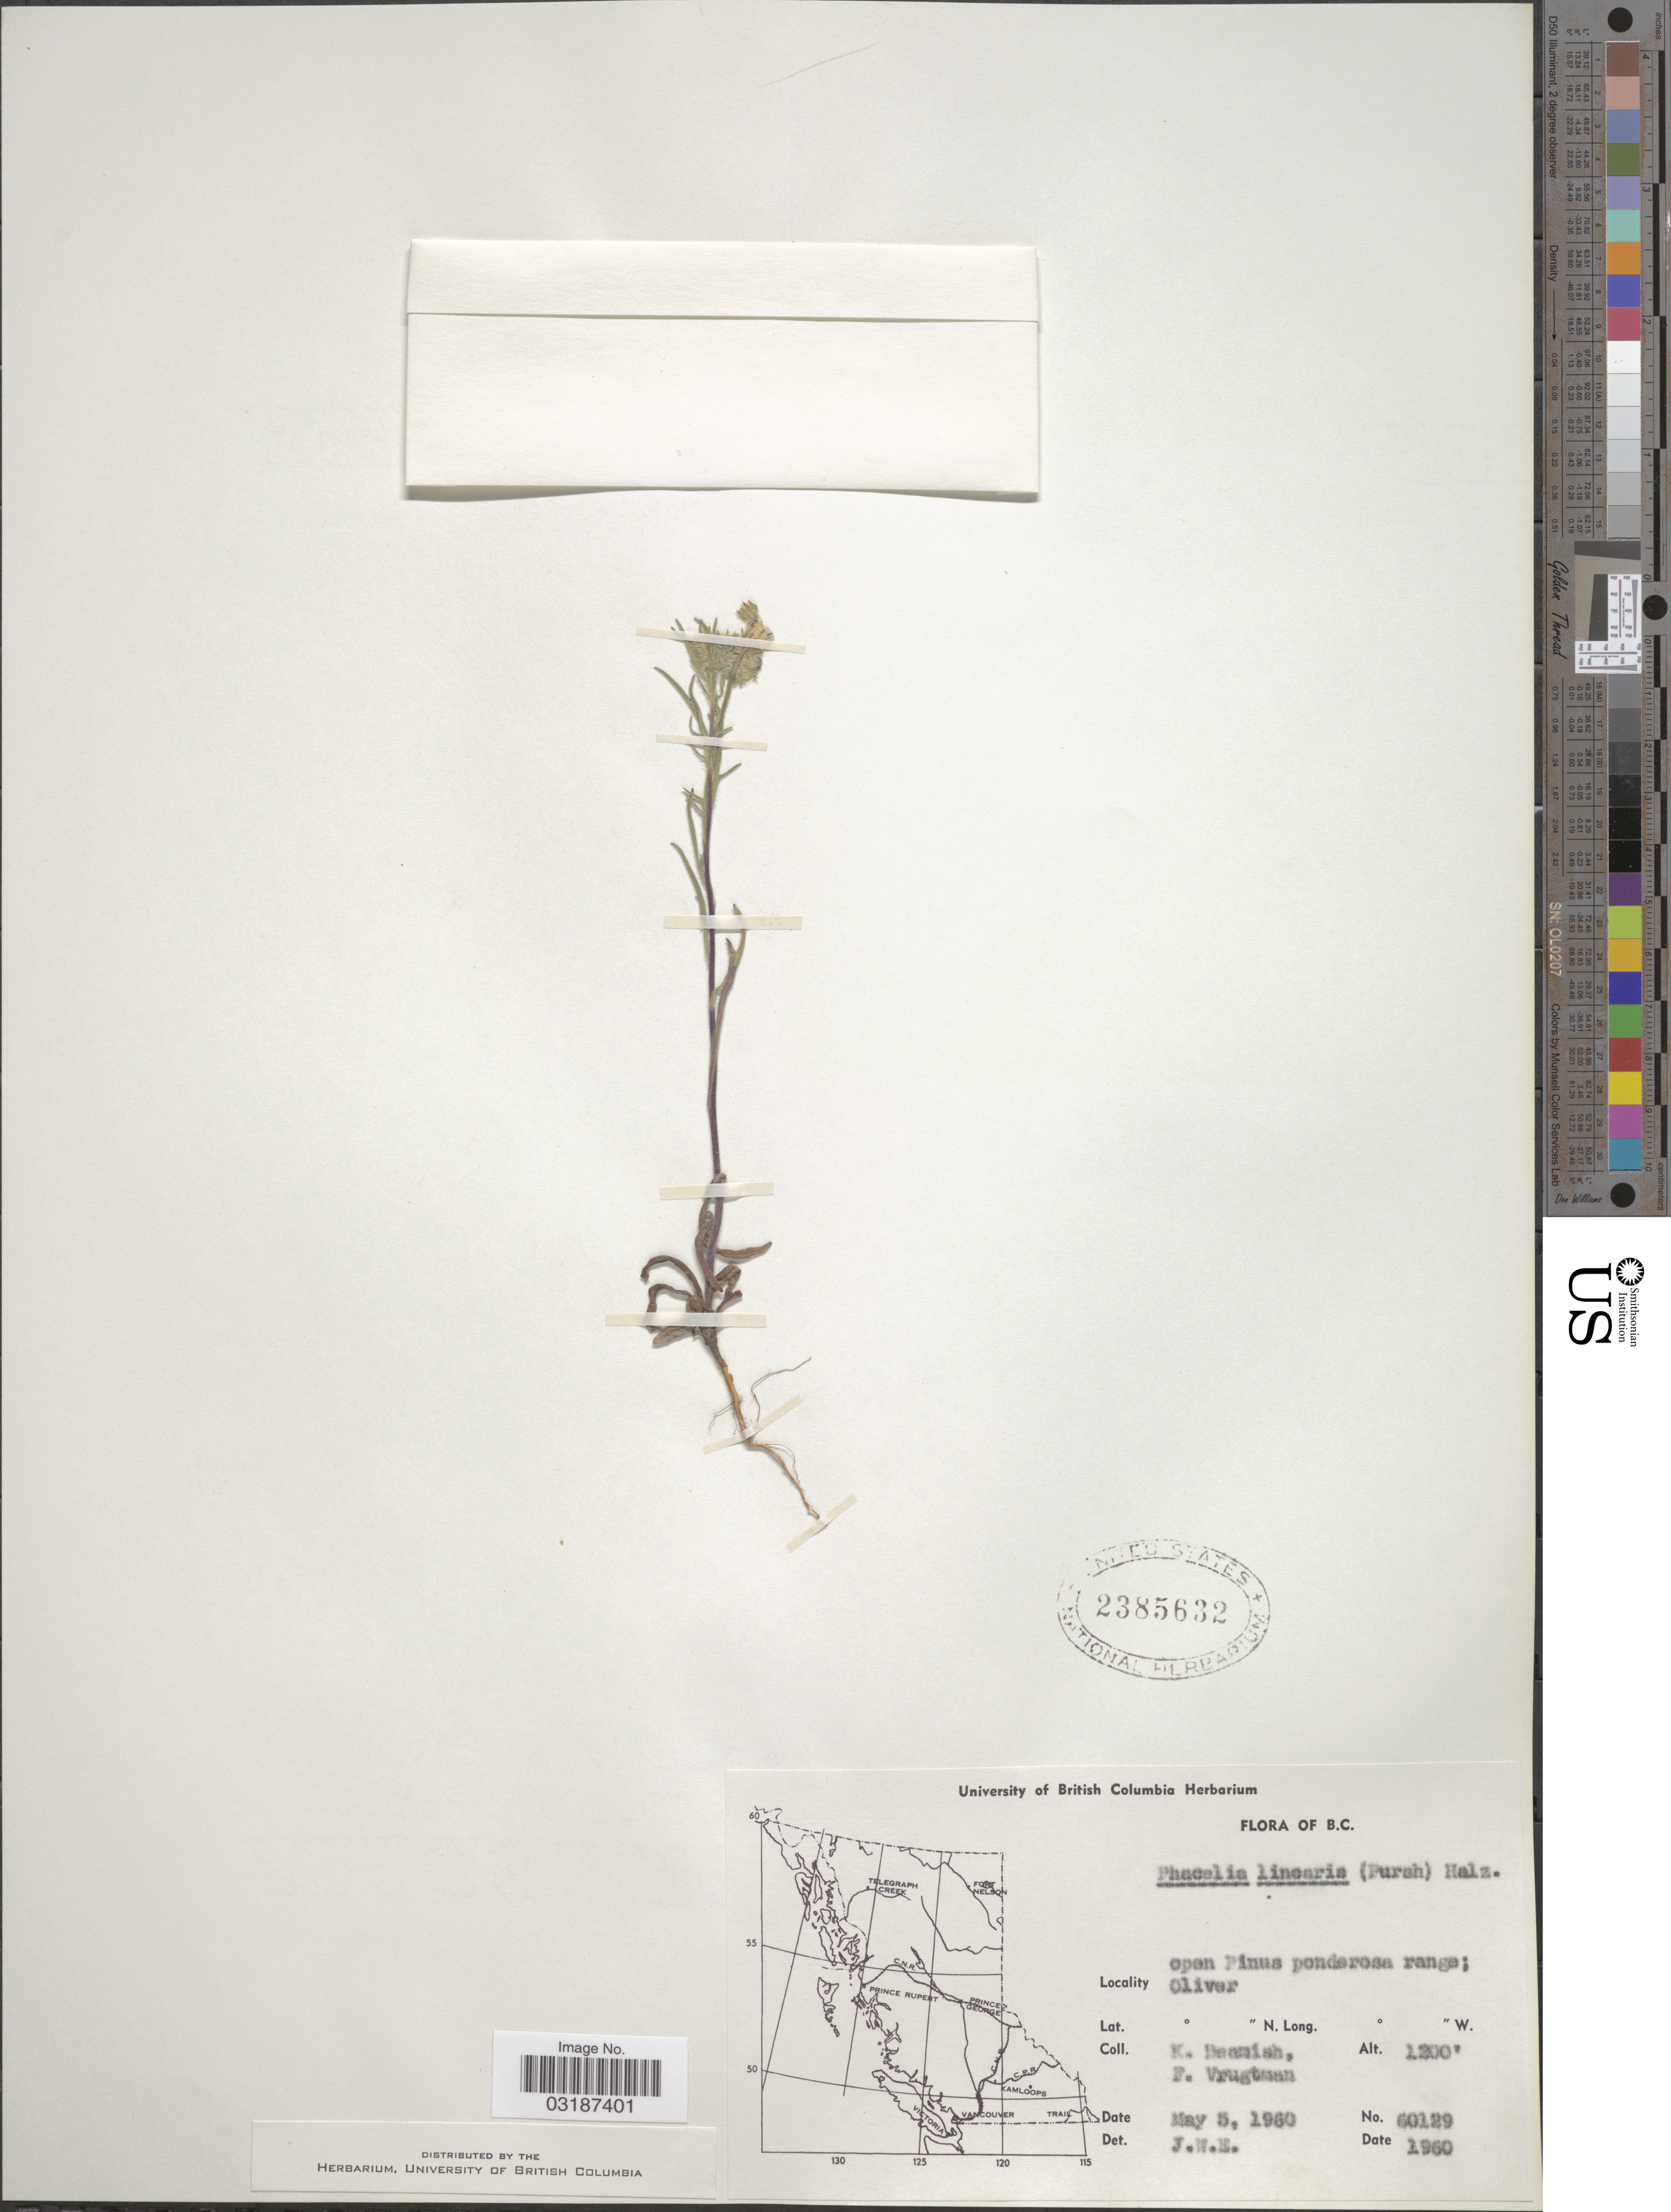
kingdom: Plantae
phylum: Tracheophyta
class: Magnoliopsida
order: Boraginales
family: Hydrophyllaceae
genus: Phacelia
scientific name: Phacelia linearis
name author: (Pursh) Holz.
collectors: K. Beamish & F. Vrugtman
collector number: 60129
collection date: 1960-05-05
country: Canada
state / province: British Columbia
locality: Open Pinus ponderosa range; Oliver.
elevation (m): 366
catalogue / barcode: US 2385632